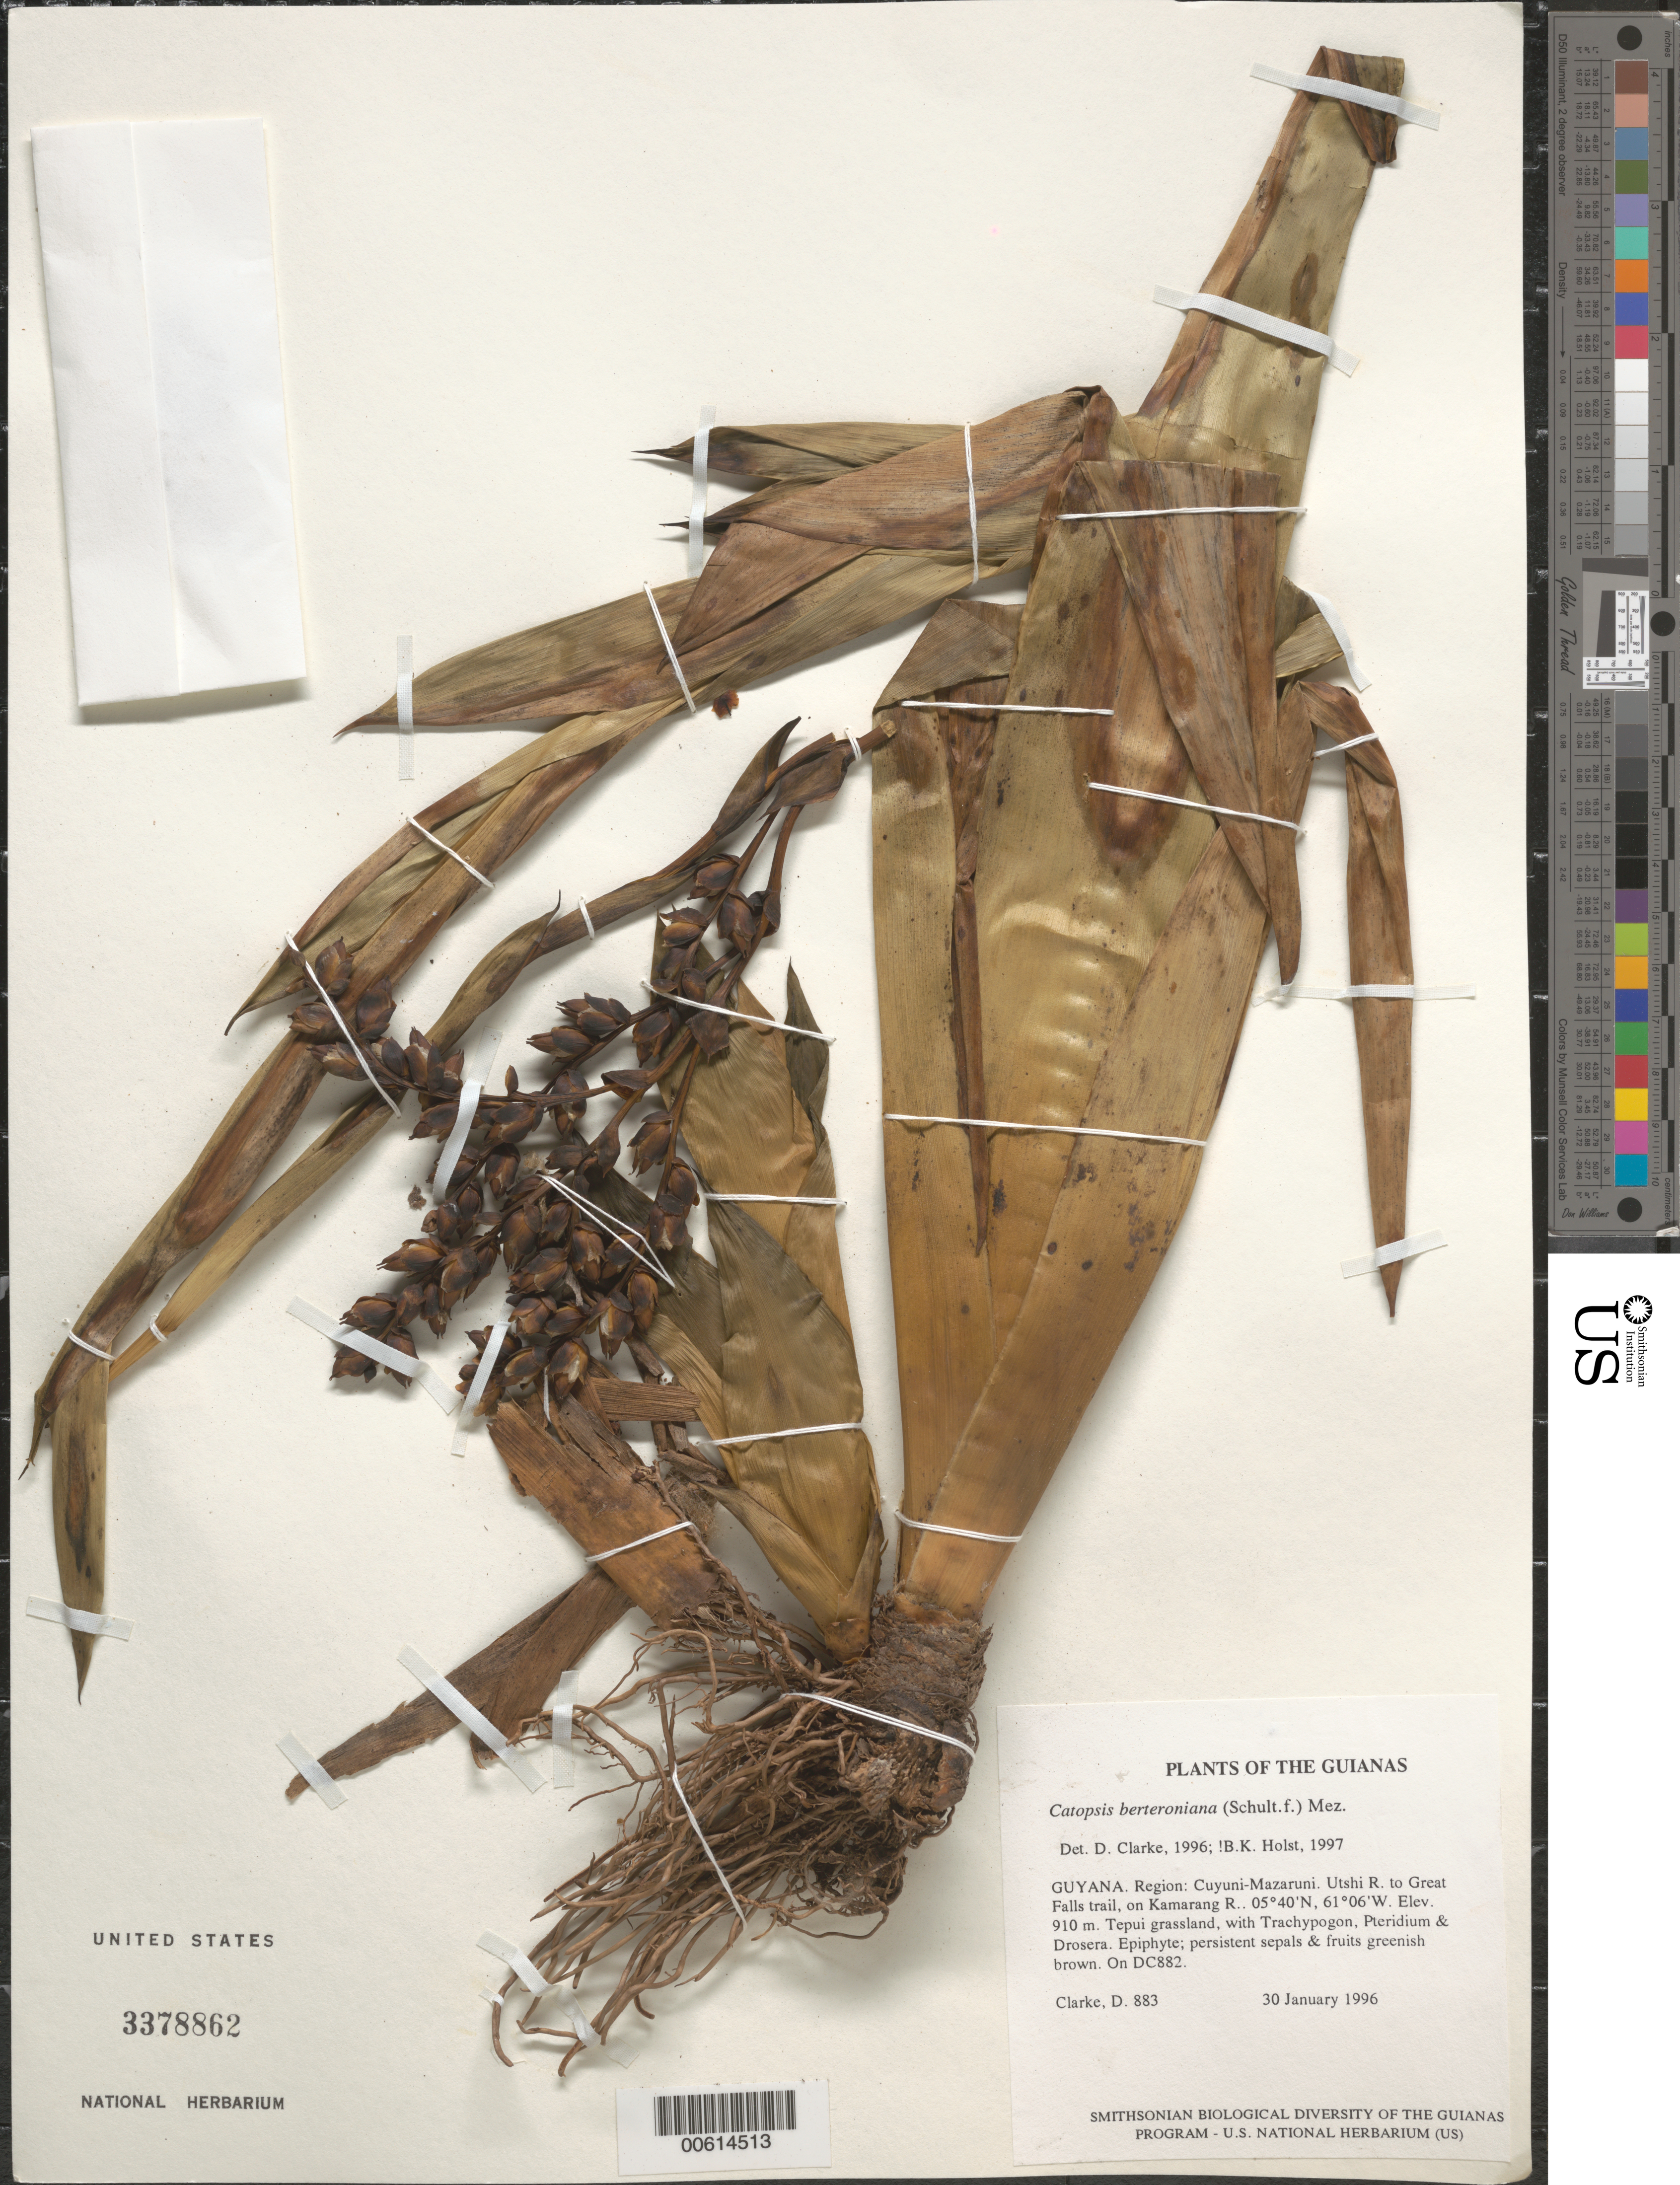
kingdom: Plantae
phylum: Tracheophyta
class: Liliopsida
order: Poales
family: Bromeliaceae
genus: Catopsis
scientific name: Catopsis berteroniana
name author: (Schult. & Schult. f.) Mez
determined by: Holst, Bruce K.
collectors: H. D. Clarke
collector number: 883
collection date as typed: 30 January 1996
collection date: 1996-01-30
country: Guyana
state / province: Cuyuni-Mazaruni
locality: Utshi R. to Great Falls trail, on Kamarang R.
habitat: Tepui grassland, with Trachypogon, Pteridium & Drosera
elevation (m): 910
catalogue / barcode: US 3378862